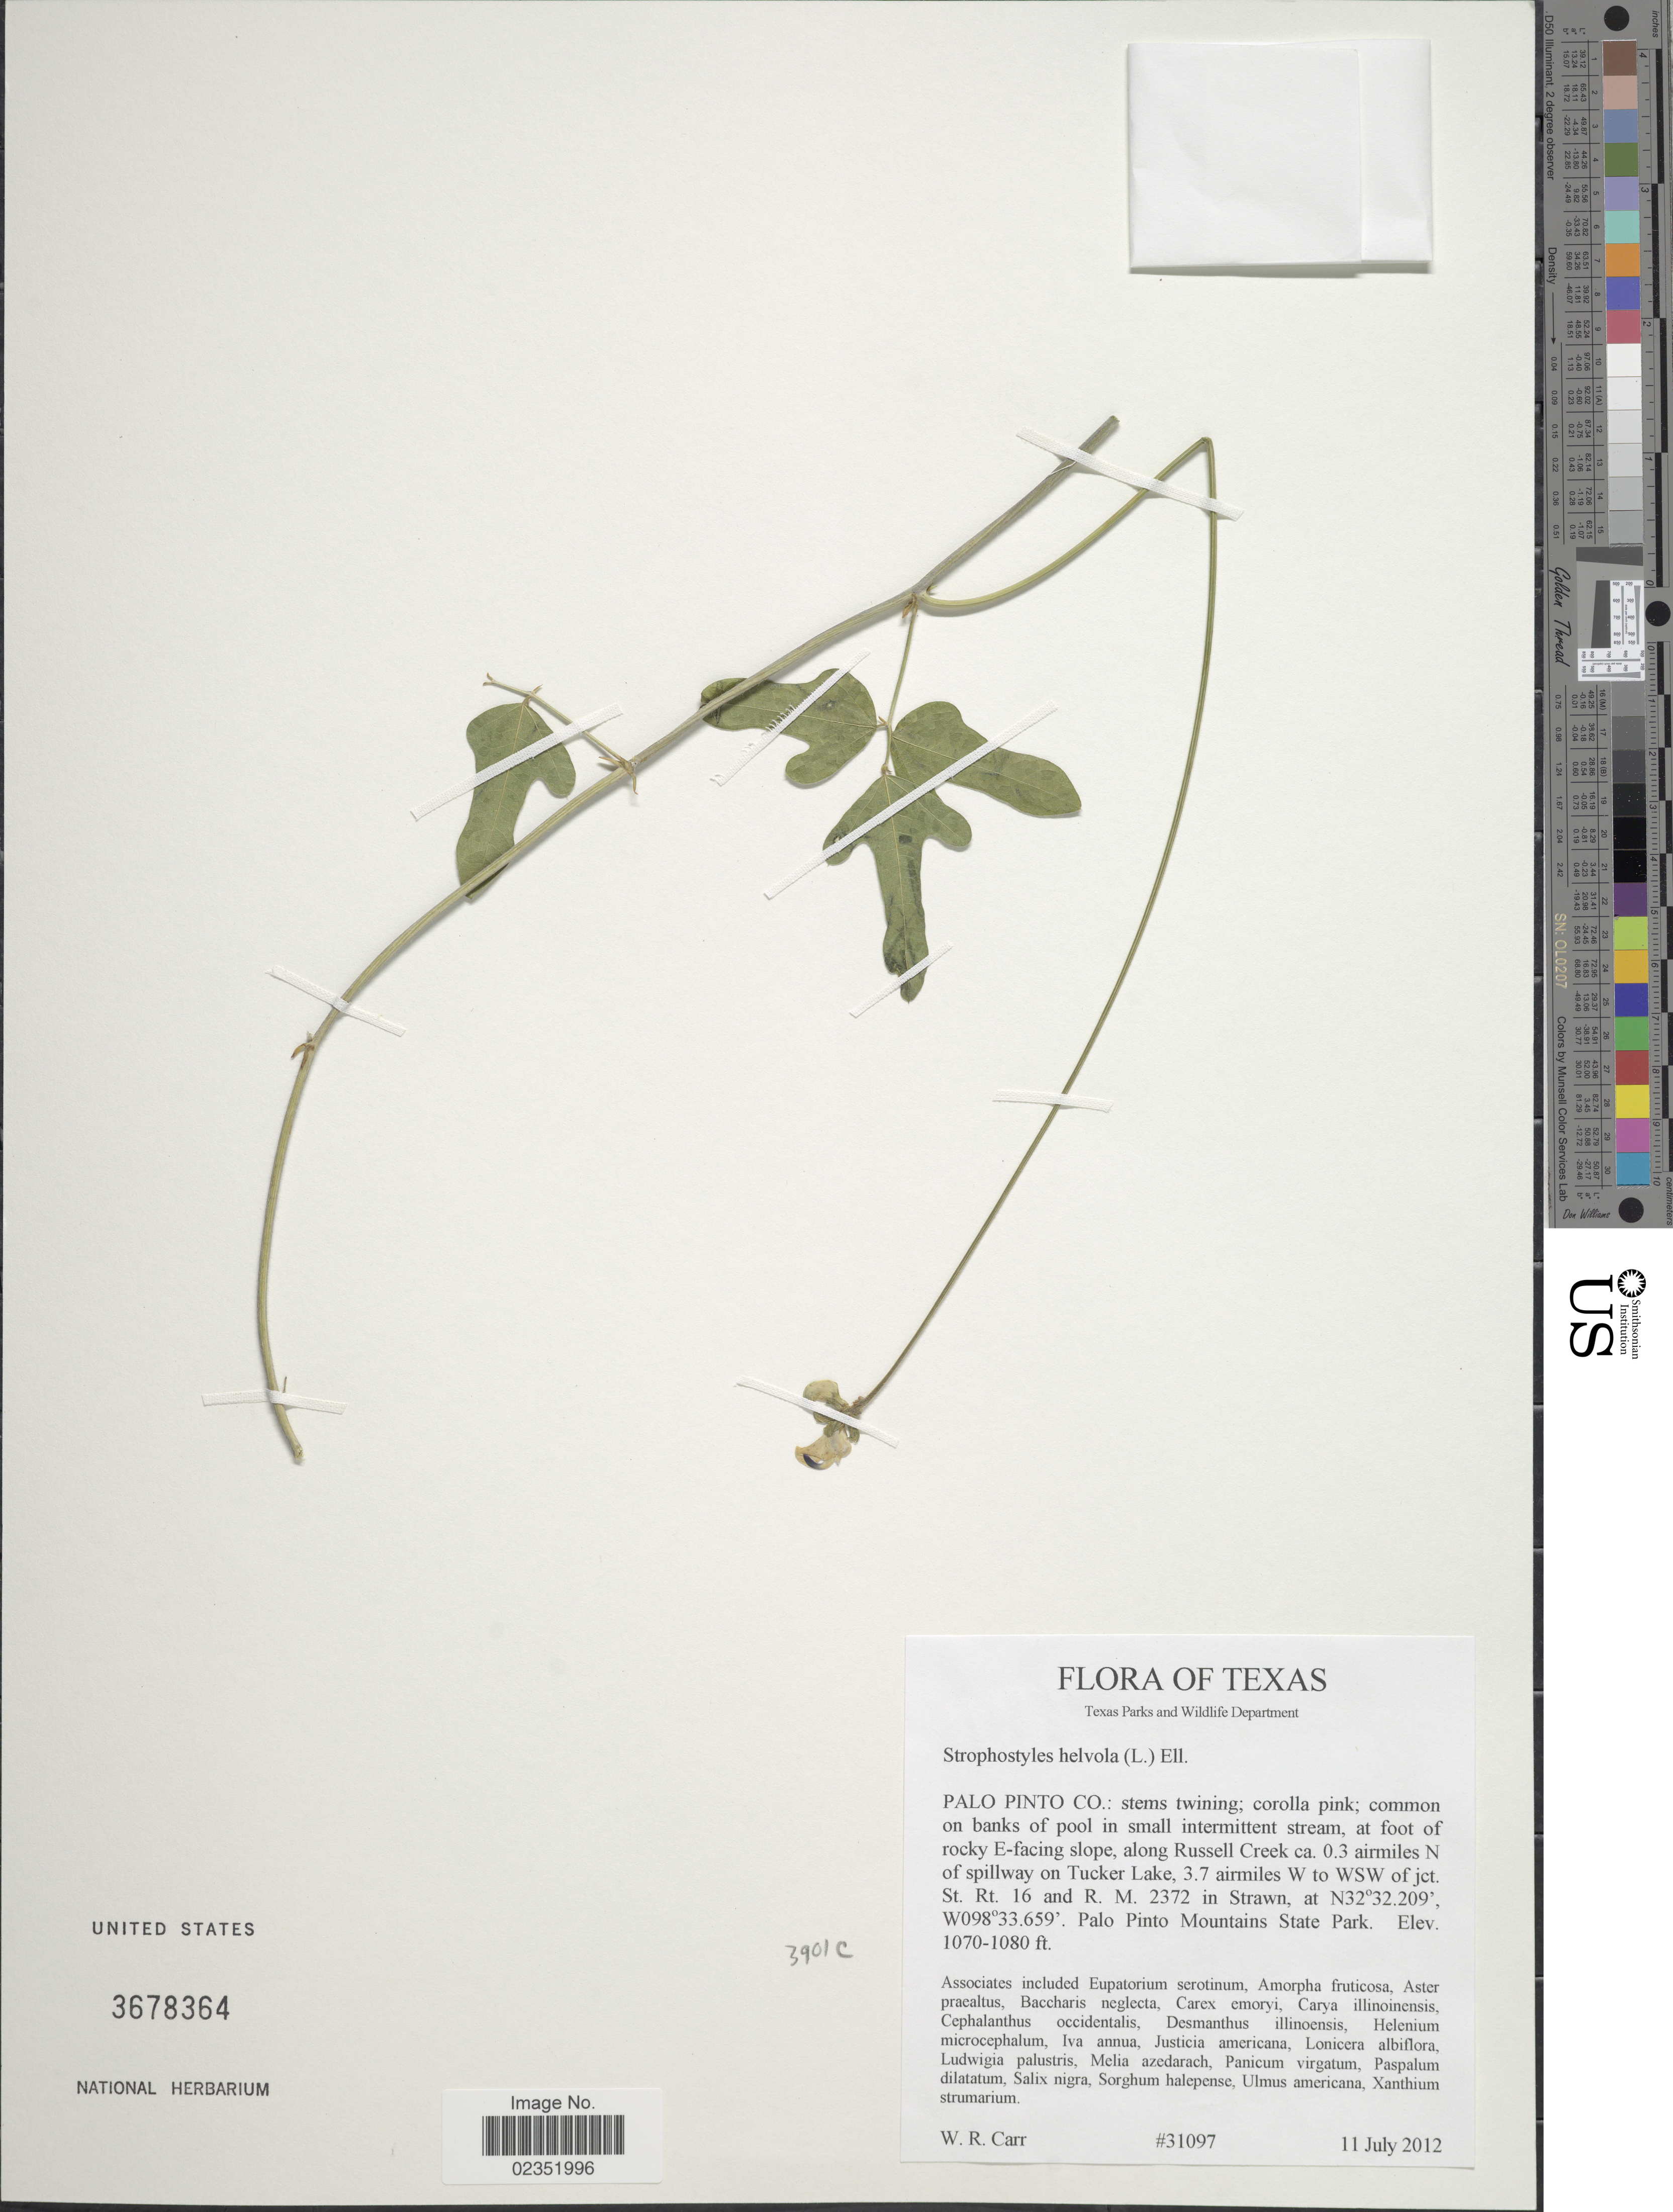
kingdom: Plantae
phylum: Tracheophyta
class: Magnoliopsida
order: Fabales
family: Fabaceae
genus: Strophostyles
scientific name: Strophostyles helvola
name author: (L.) Elliott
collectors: W. Carr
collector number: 31097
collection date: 2012-07-11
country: United States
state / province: Texas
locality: Palo Pinto Co.: common on banks of pool in small intermittent stream, at foot of rocky E-facing slope, along Russell Creek ca. 0.3 airmiles N of spillway on Tucker Lake, 3.7 airmiles W to WSW of jct. St. Rt. 16 and R. M. 2372 in Strawn, Palo Pinto Mountains State Park.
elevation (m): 326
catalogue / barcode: US 3678364